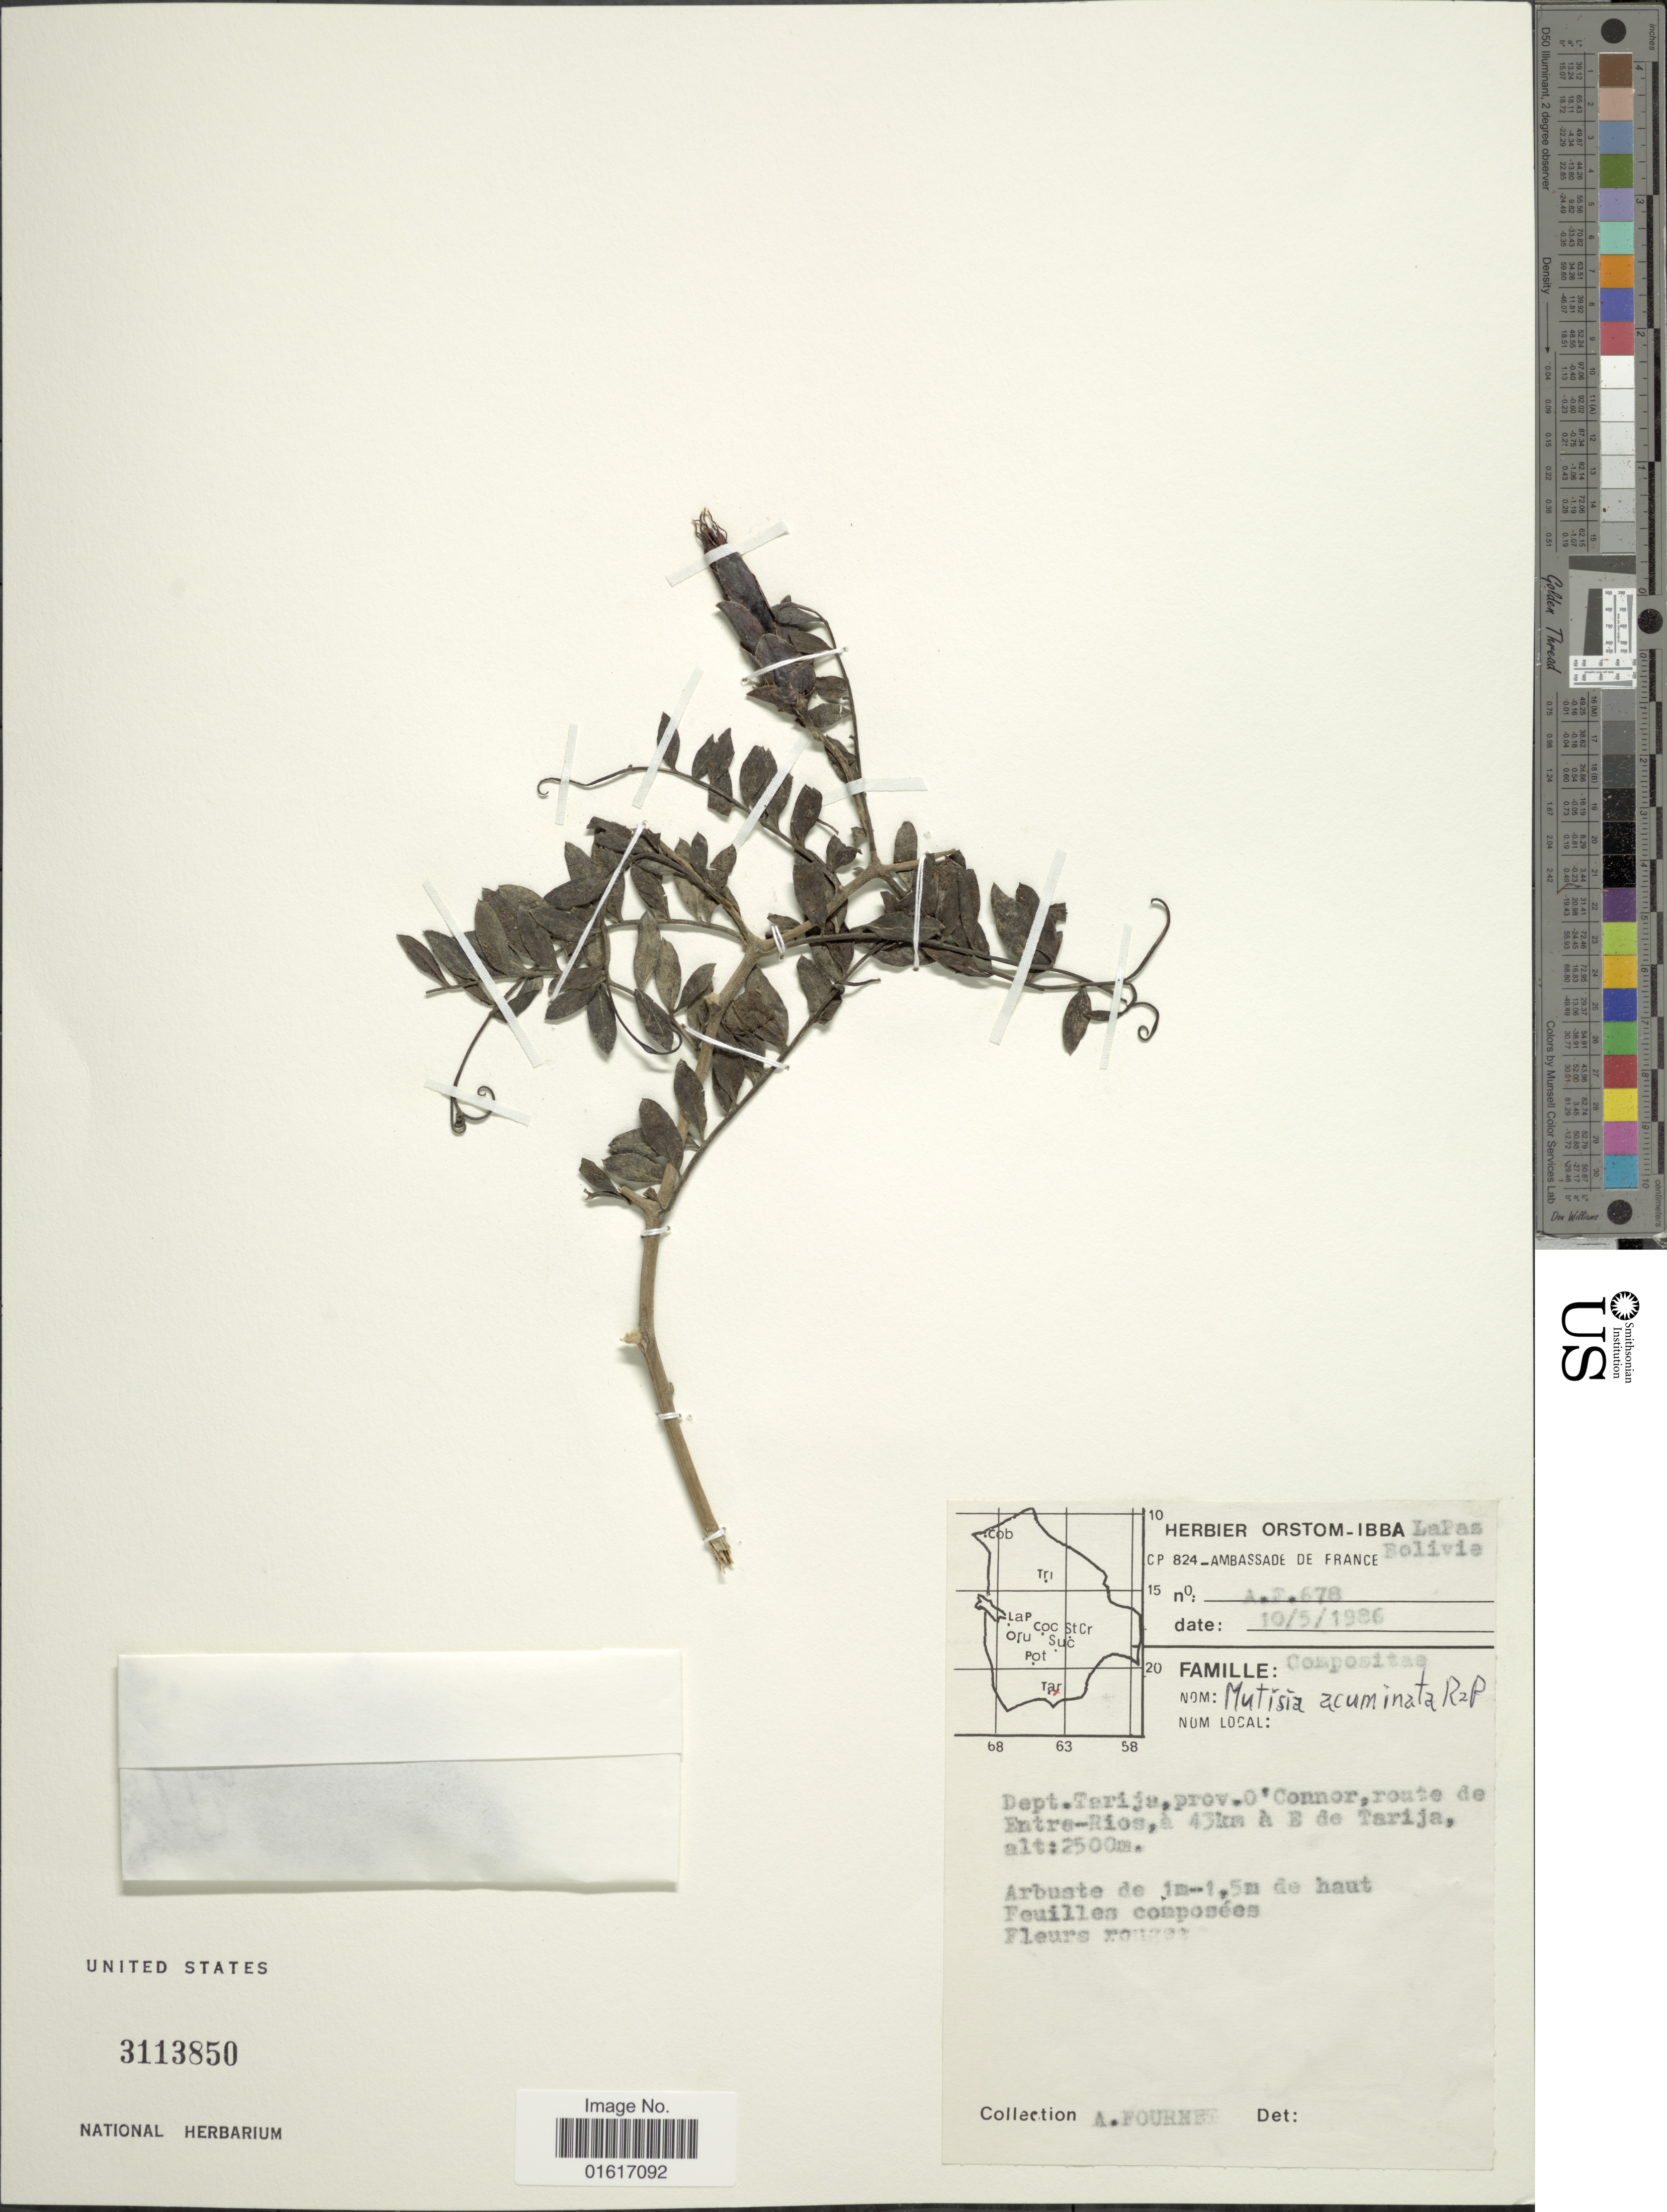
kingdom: Plantae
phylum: Tracheophyta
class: Magnoliopsida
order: Asterales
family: Asteraceae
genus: Mutisia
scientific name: Mutisia acuminata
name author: Ruiz & Pav.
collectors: A. Fournet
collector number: A.F. 678*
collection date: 1986-05-10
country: Bolivia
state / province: Tarija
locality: Prov. O'Connor, route de Entre-Rios, à 43 km à E de Tarija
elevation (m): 2500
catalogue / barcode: US 3113850